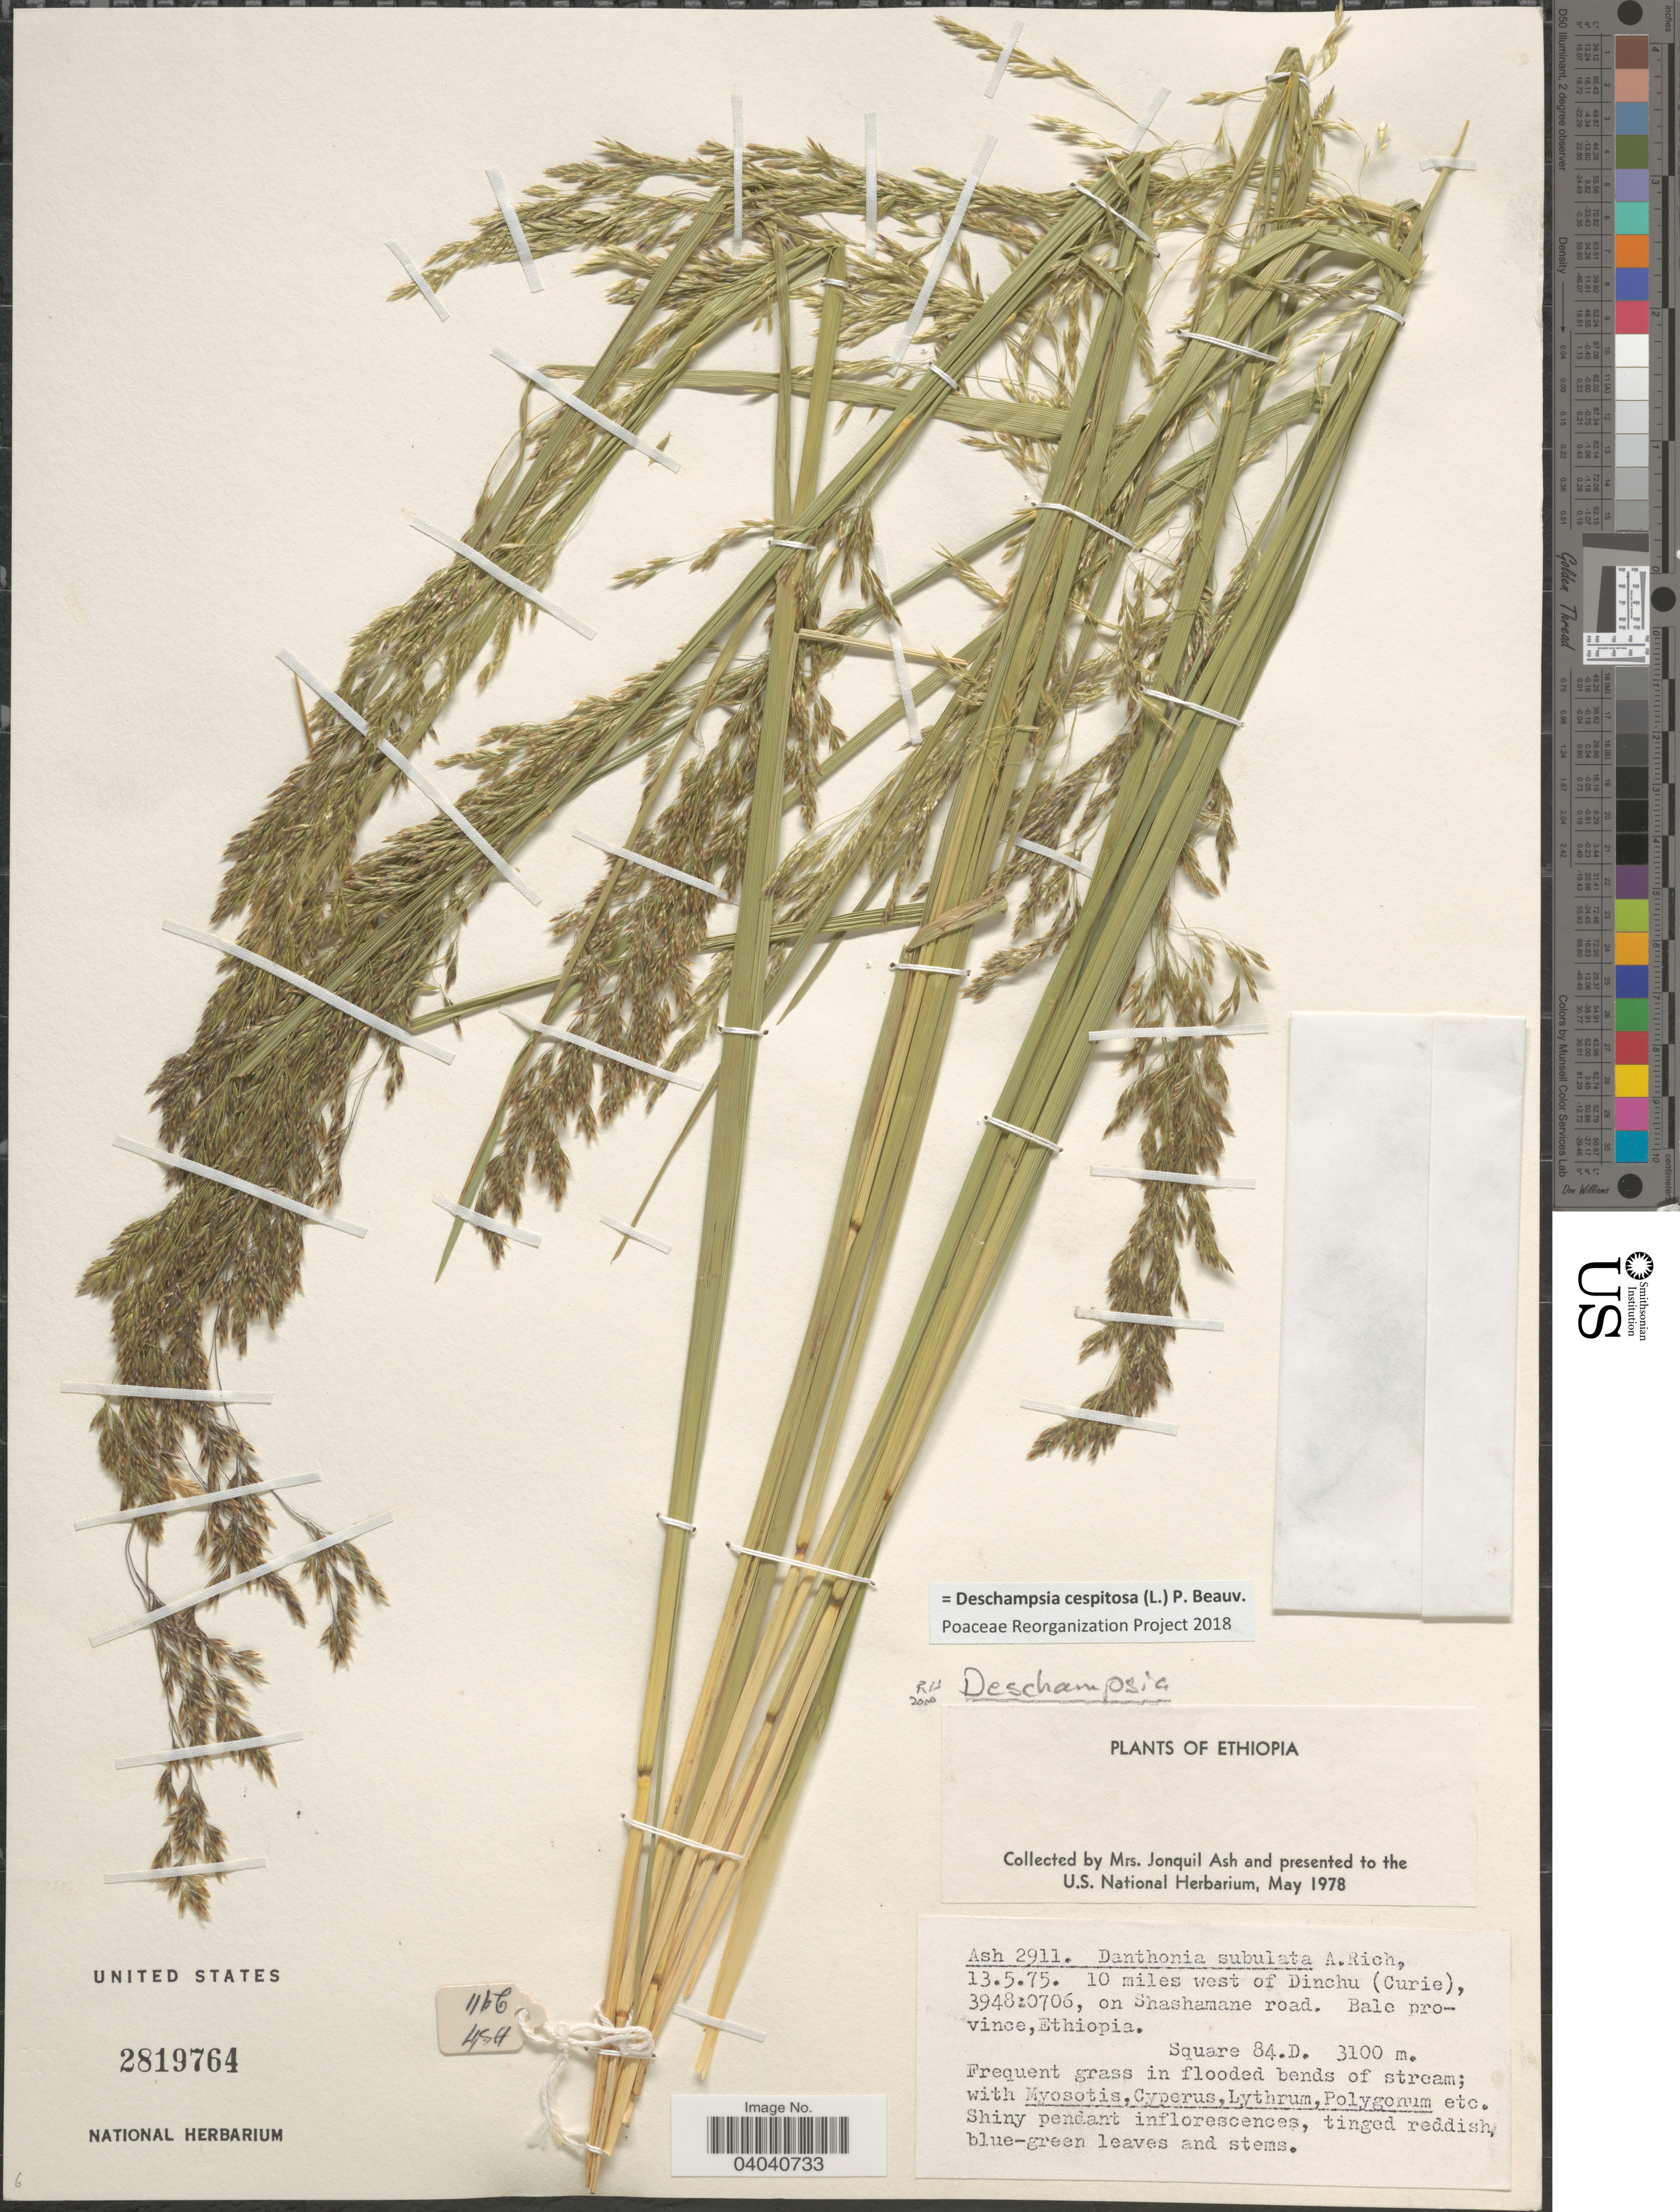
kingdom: Plantae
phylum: Tracheophyta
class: Liliopsida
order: Poales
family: Poaceae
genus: Deschampsia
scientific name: Deschampsia cespitosa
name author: (L.) P. Beauv.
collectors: J. Ash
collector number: Ash2911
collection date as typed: Transcribed d/m/y: 13/5/75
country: Ethiopia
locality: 10 miles west of Dinchu (Curie), 3948:0706, on Shashamane road. Bale province. Square 84.D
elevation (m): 3100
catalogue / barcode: US 2819764